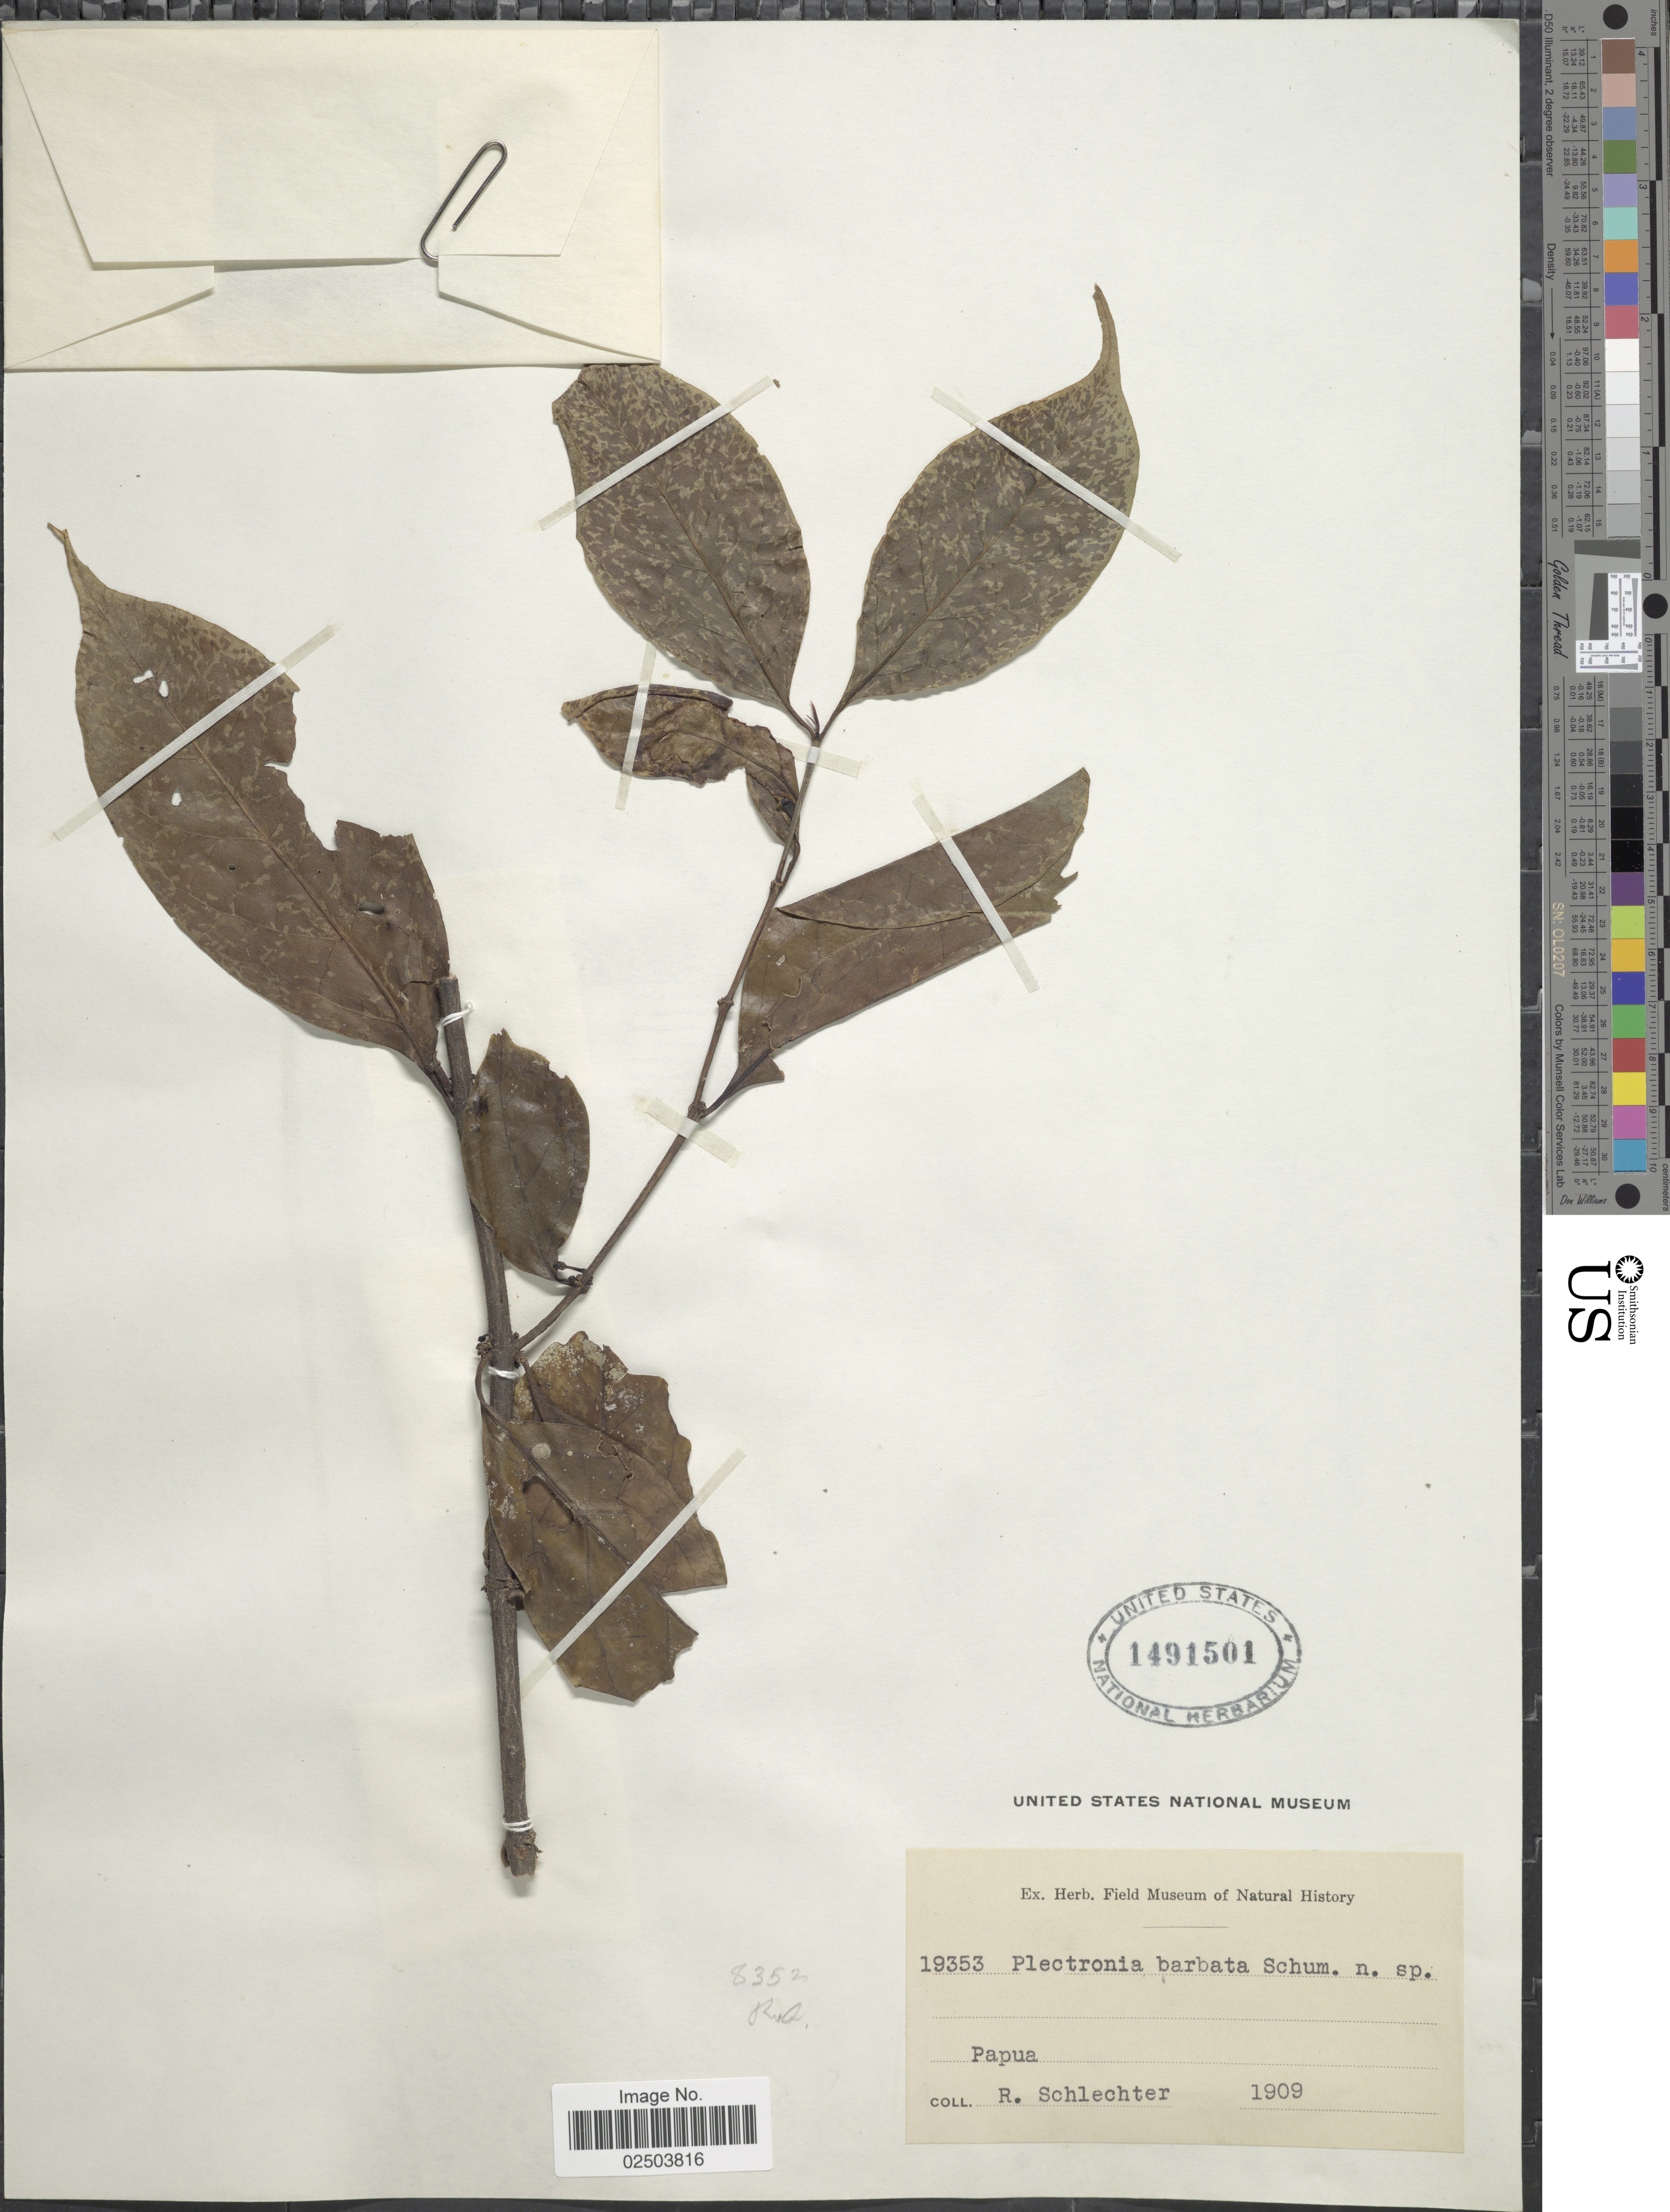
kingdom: Plantae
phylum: Tracheophyta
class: Magnoliopsida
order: Gentianales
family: Rubiaceae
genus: Cyclophyllum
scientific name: Cyclophyllum barbatum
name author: (G. Forst.) N. Hallé & J. Florence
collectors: F. R. R. Schlechter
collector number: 19353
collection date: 1909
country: Papua New Guinea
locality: Papua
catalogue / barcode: US 1491501